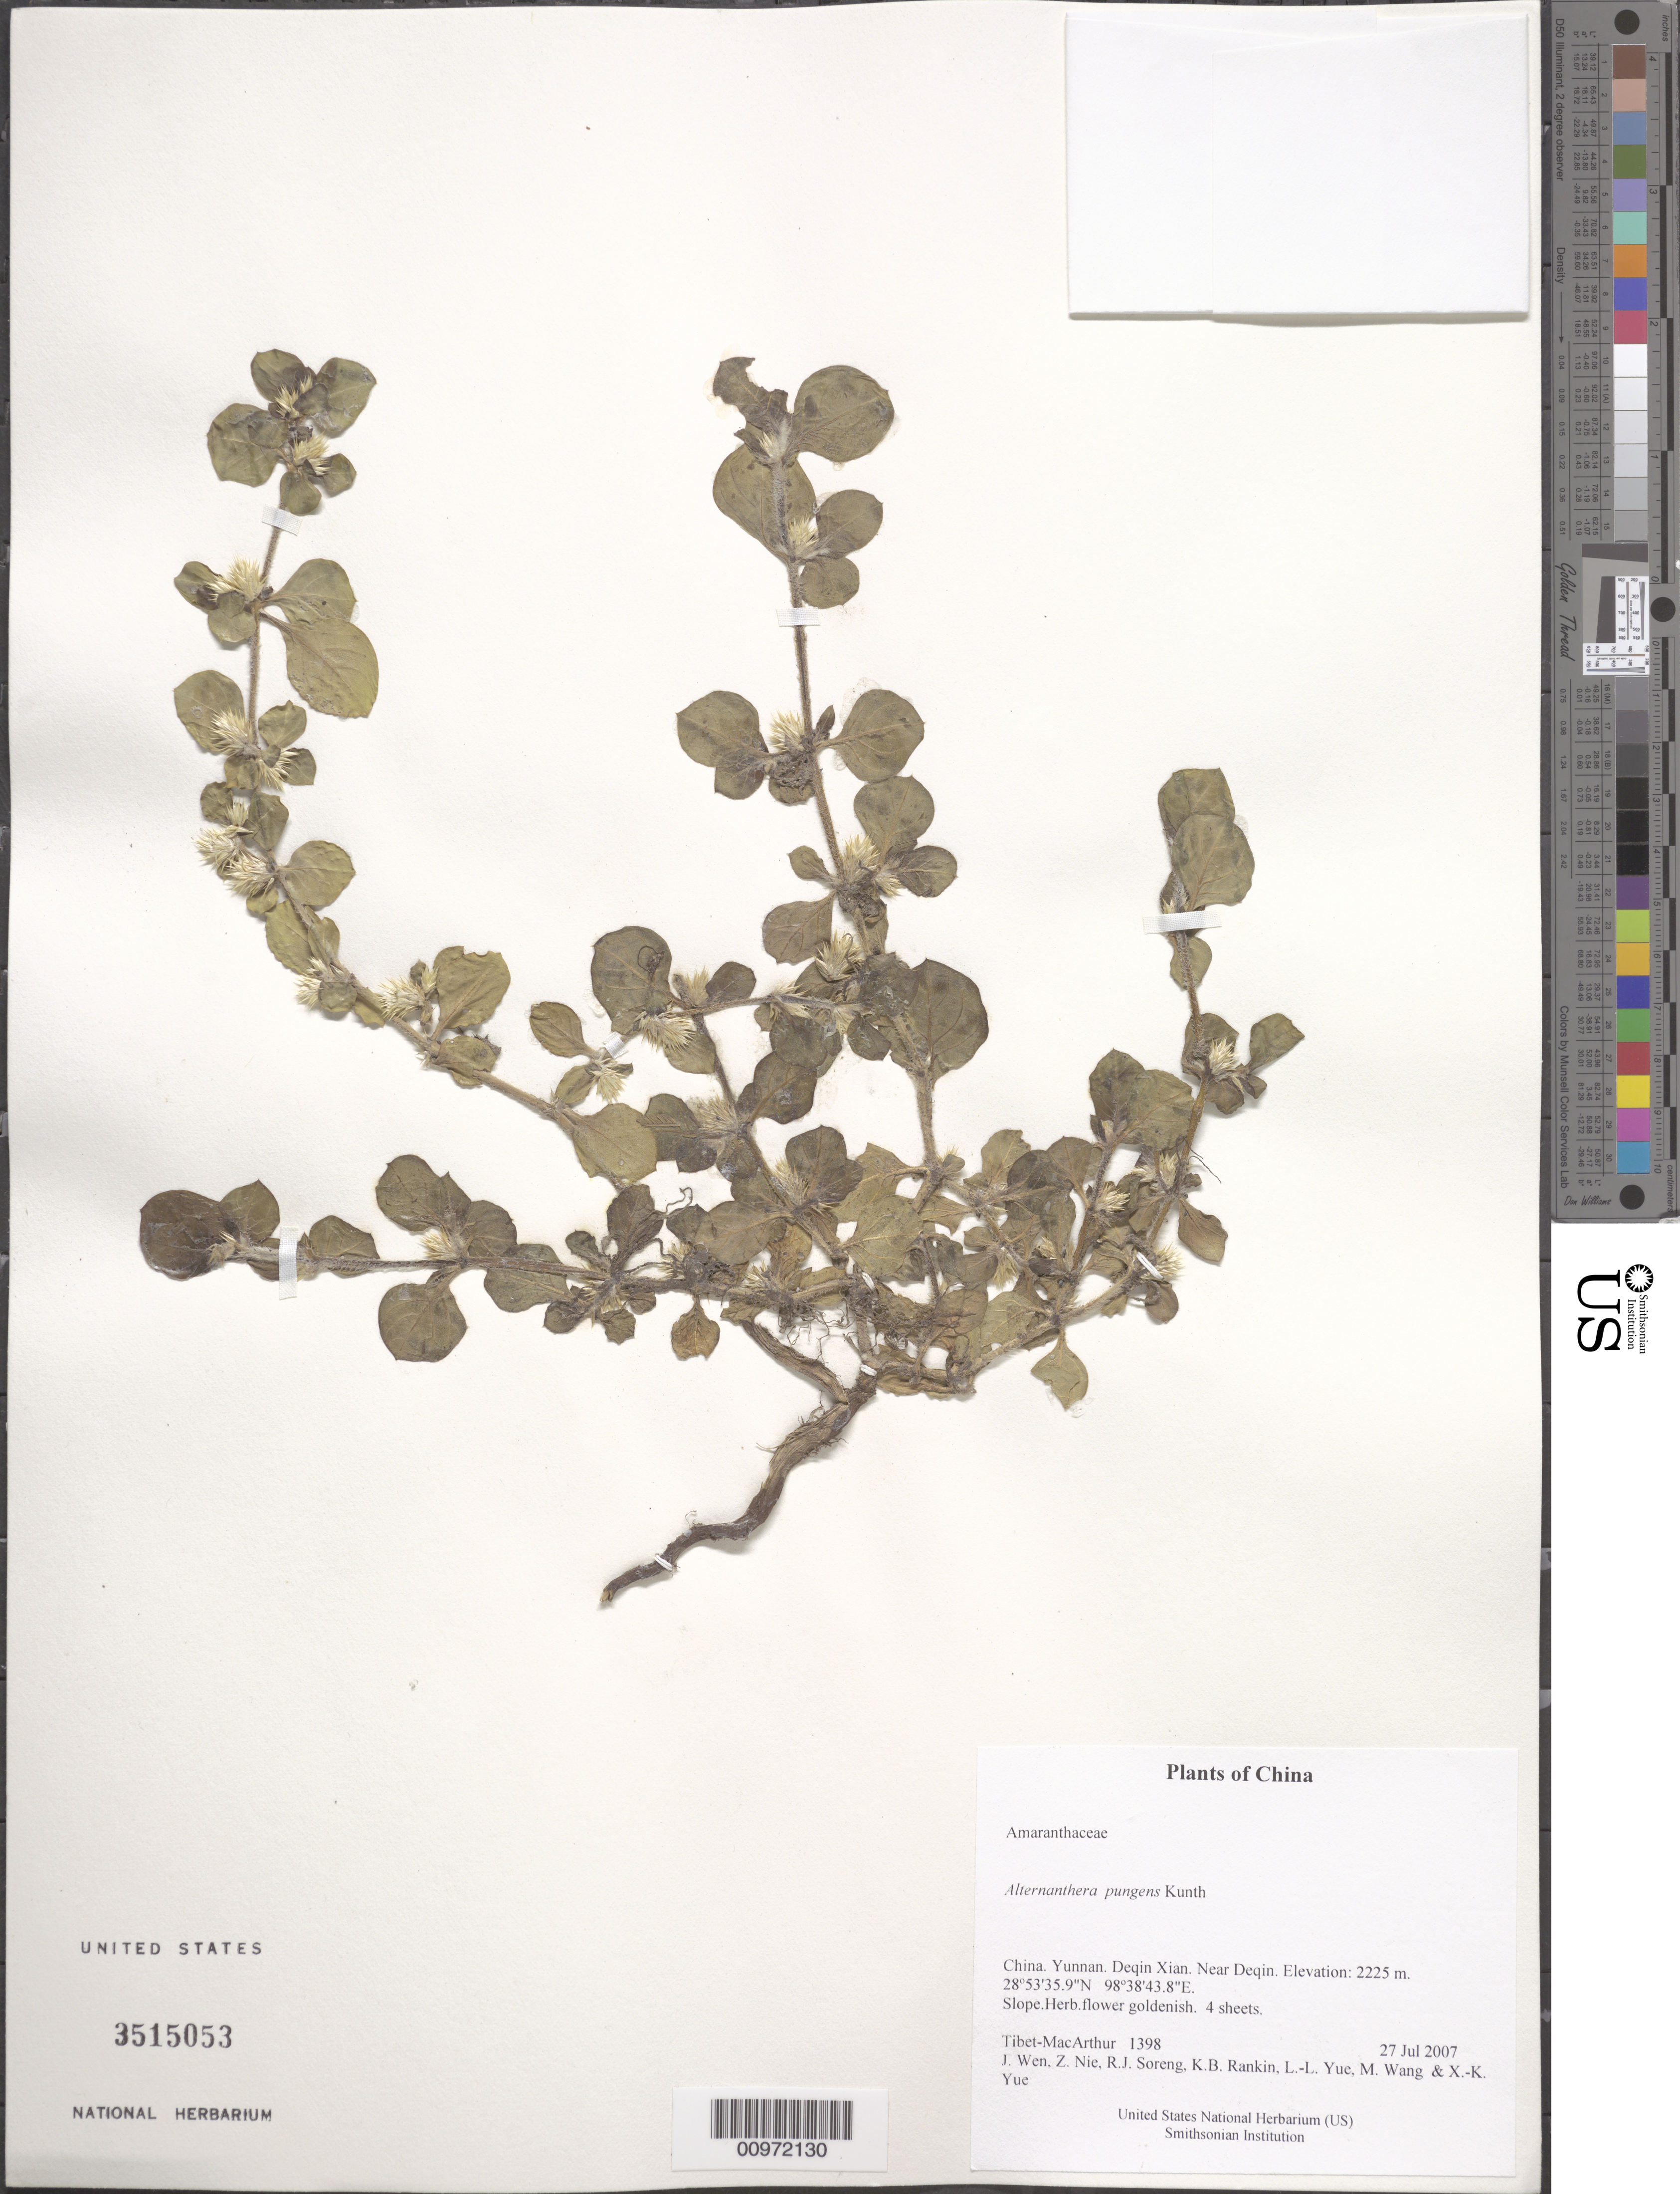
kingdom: Plantae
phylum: Tracheophyta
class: Magnoliopsida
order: Caryophyllales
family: Amaranthaceae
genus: Alternanthera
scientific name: Alternanthera pungens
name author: Kunth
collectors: Tibet-MacArthur, J. Wen, Z. Nie, R. J. Soreng, K. Rankin, L. Yue, M. Wang & X. Yue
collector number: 1398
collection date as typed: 27 Jul 2007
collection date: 2007-07-27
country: China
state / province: Yunnan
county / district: Deqin Xian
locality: Near Deqin.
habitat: Slope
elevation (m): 2225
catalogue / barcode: US 3515053